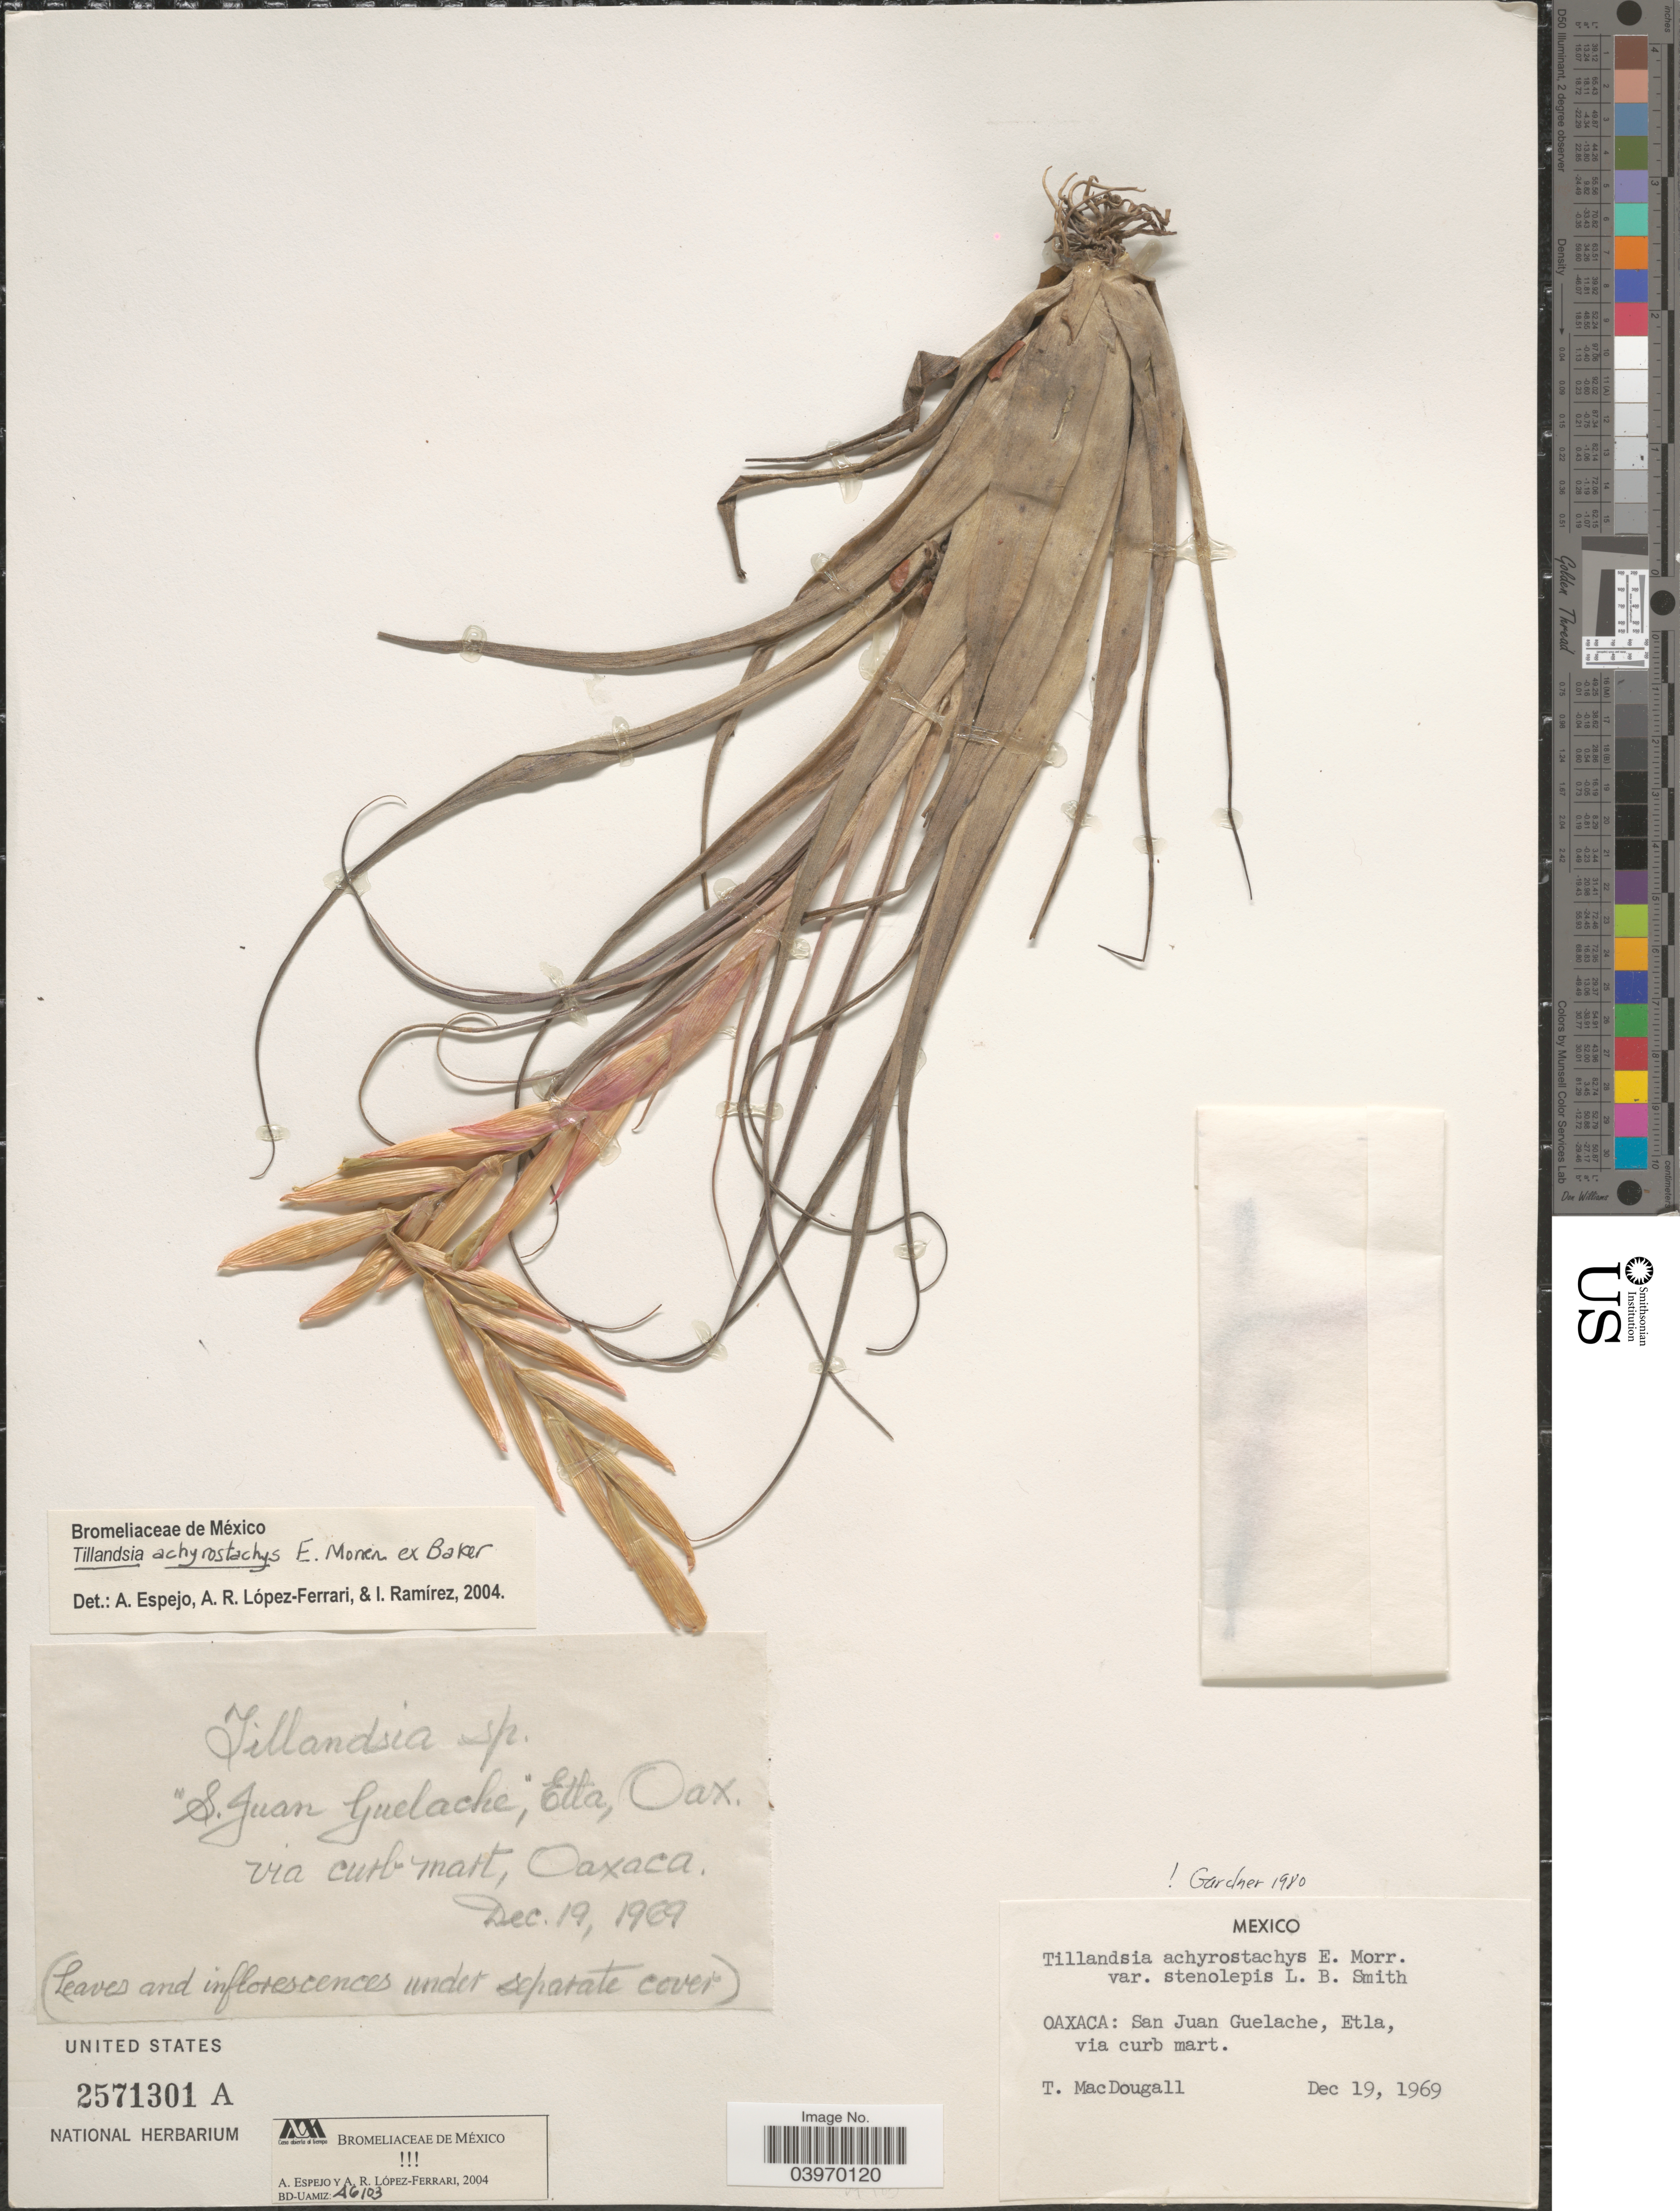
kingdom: Plantae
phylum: Tracheophyta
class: Liliopsida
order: Poales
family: Bromeliaceae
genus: Tillandsia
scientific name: Tillandsia achyrostachys var. stenolepis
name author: L.B. Sm.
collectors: T. B. MacDougall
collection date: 1969-12-19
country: Mexico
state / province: Oaxaca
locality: San Juan Guelache, Etla.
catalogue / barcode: US 2571301A